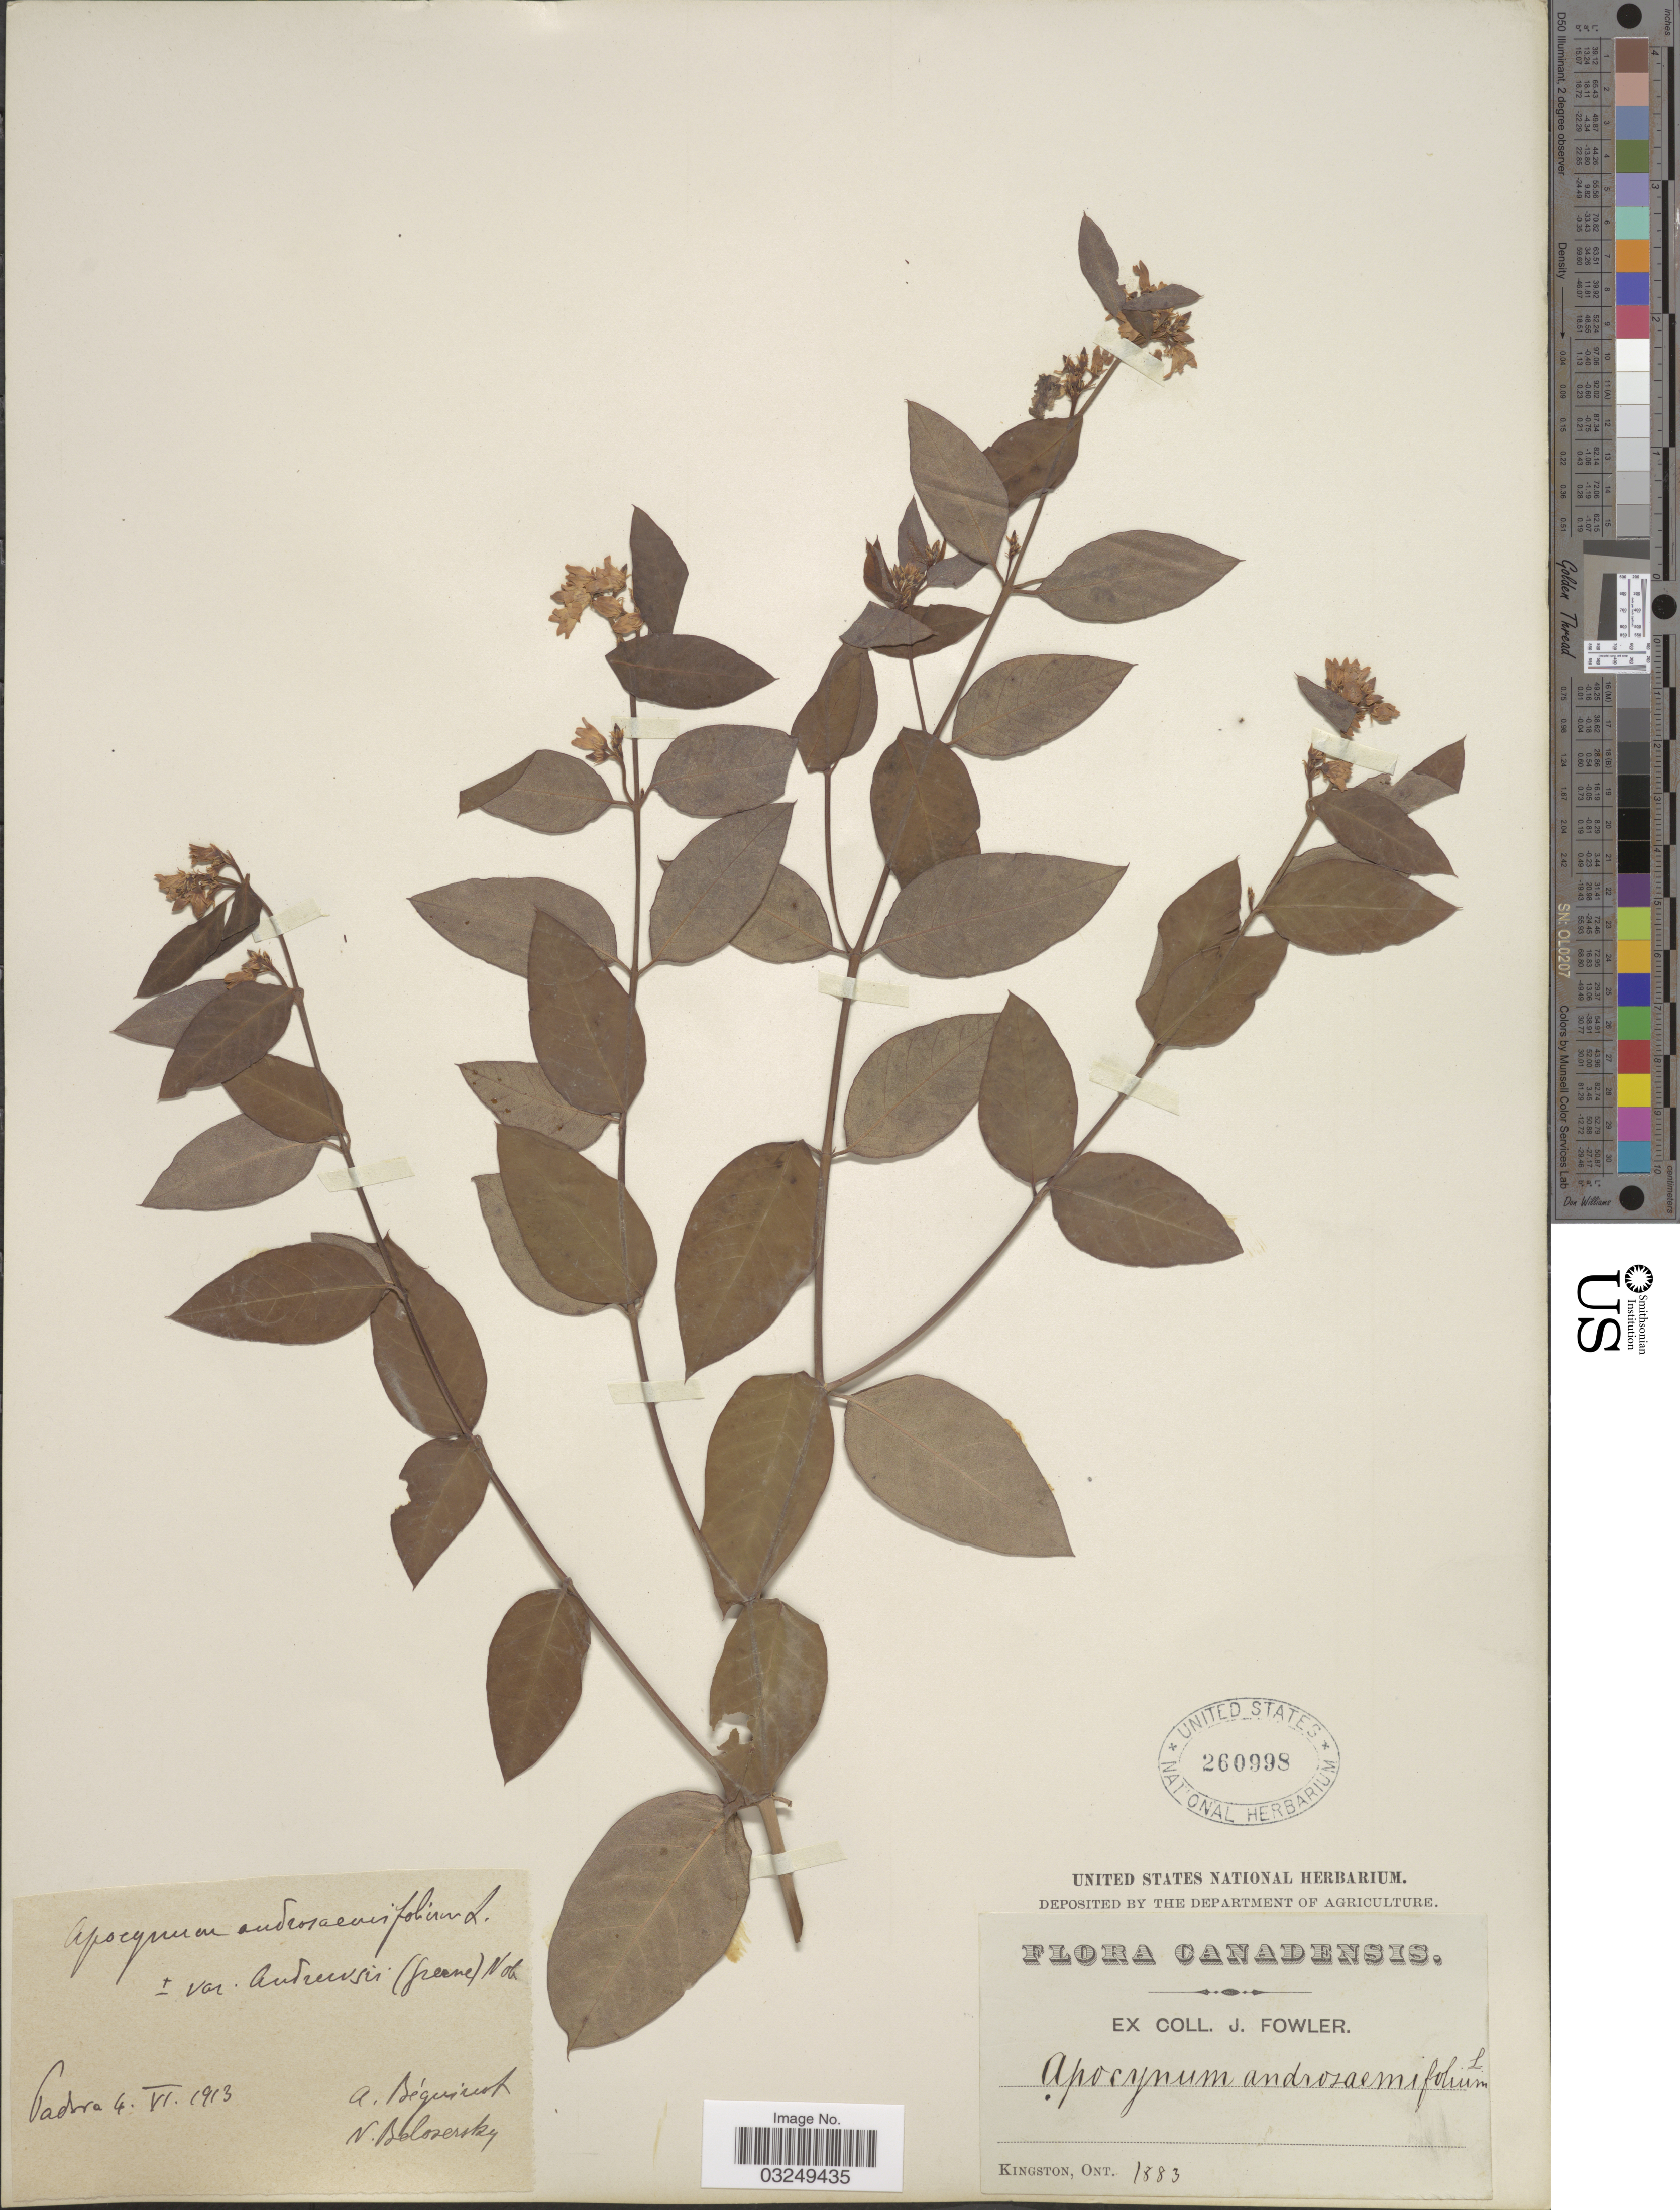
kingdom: Plantae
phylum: Tracheophyta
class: Magnoliopsida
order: Gentianales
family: Apocynaceae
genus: Apocynum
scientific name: Apocynum andrewsii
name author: Greene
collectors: J. Fowler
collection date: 1883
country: Canada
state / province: Ontario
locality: Kingston, Ont.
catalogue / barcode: US 260998